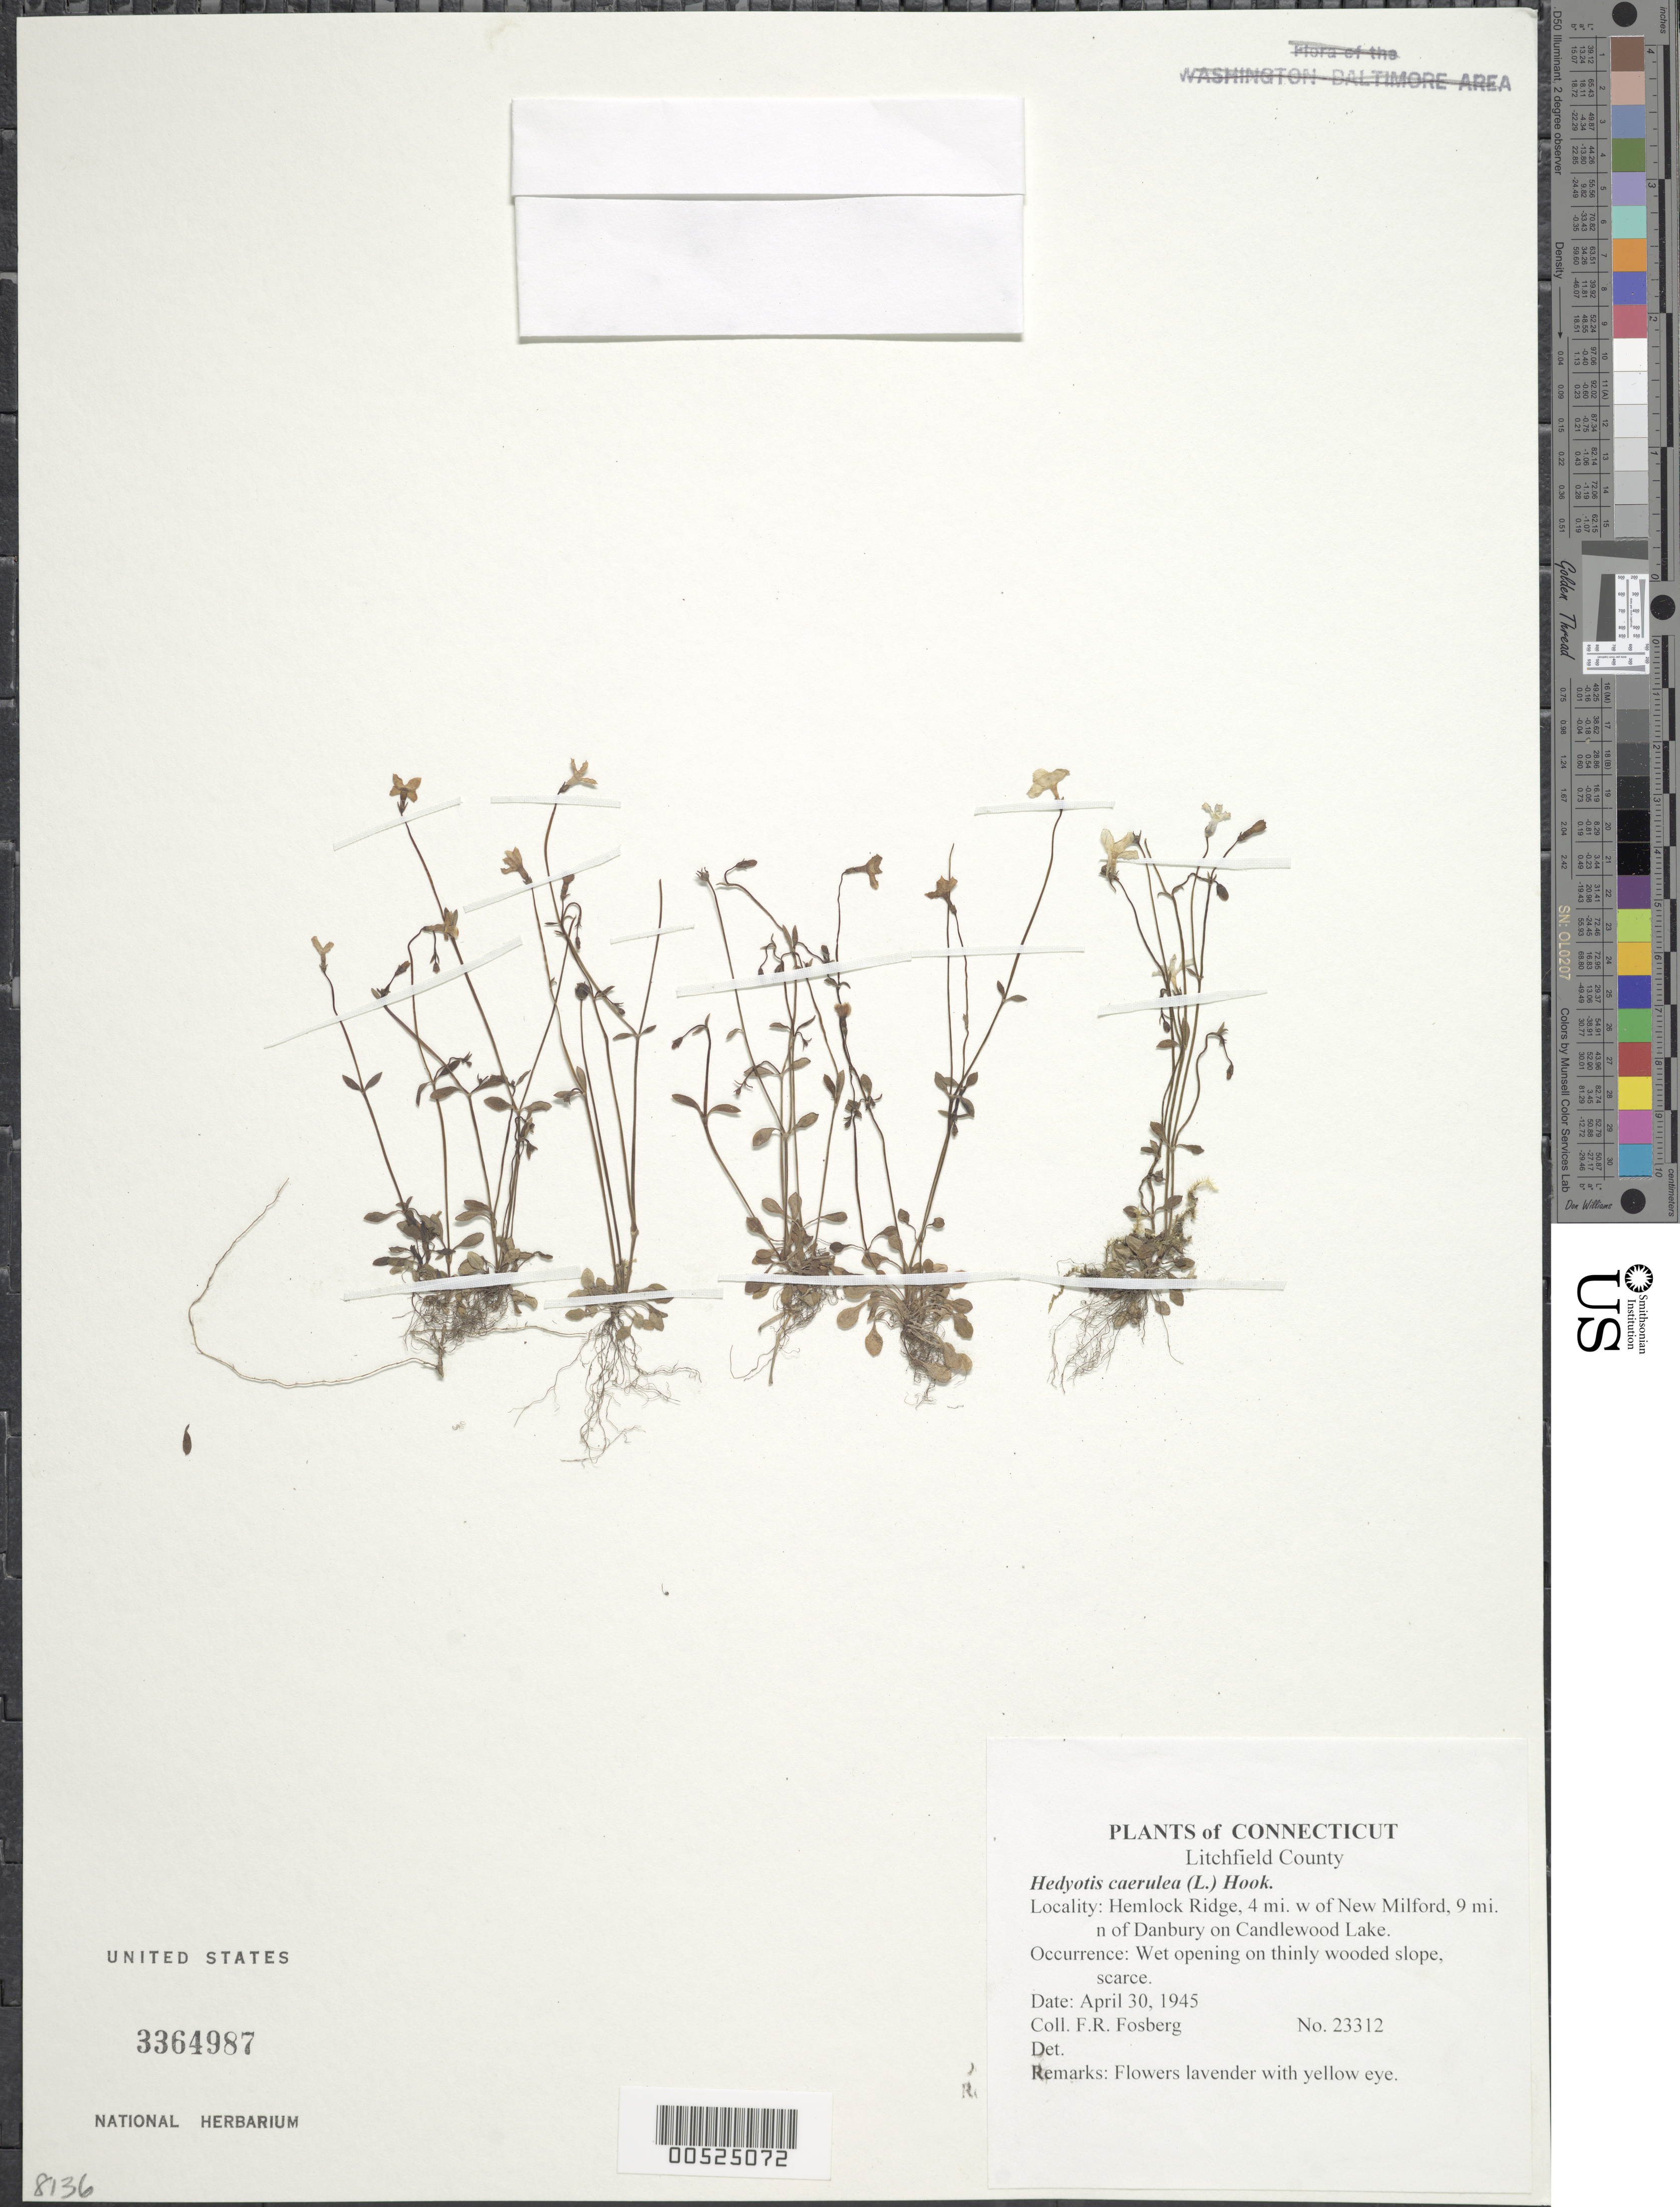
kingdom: Plantae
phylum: Tracheophyta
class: Magnoliopsida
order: Gentianales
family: Rubiaceae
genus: Houstonia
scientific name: Houstonia caerulea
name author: L.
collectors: F. R. Fosberg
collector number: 23312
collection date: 1945-04-30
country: United States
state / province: Connecticut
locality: Litchfield County, Hemlock Ridge, 4 mi w. of New Milford, 9 mi. n of Danbury on Candlewood Lake, Wet opening on thiny wooded slope, scarce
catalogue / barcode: US 3364987